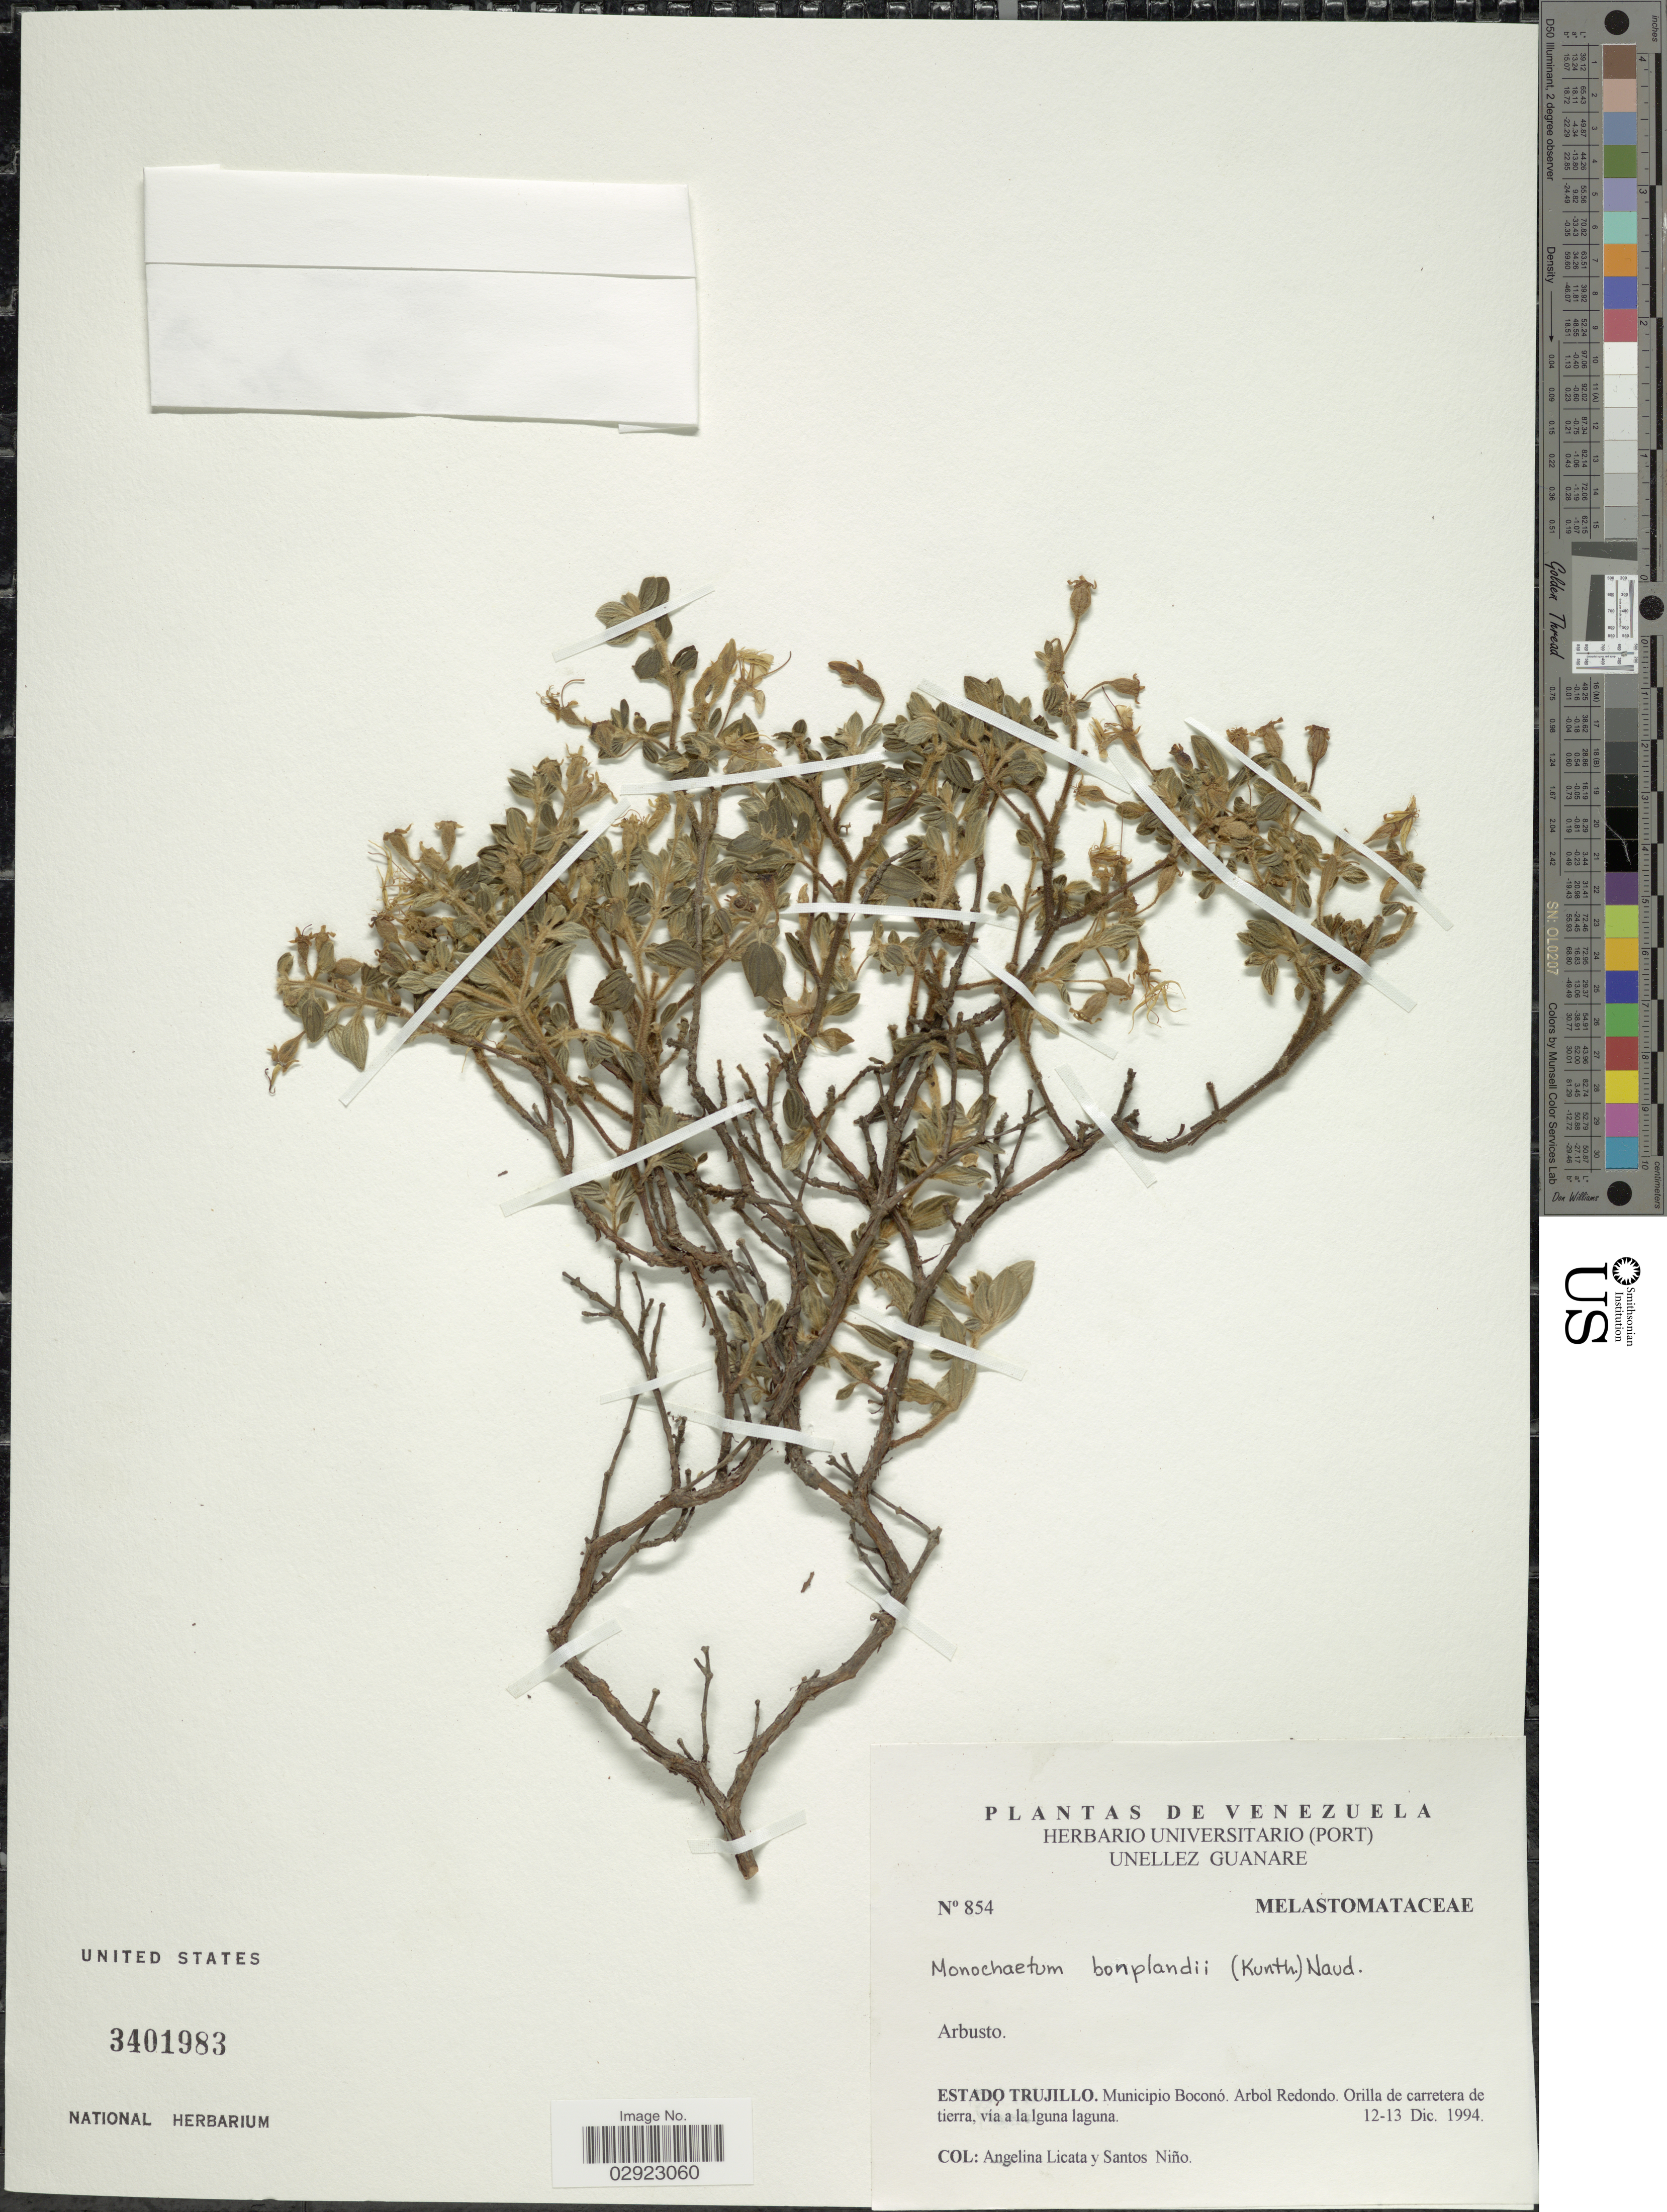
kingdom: Plantae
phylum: Tracheophyta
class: Magnoliopsida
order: Myrtales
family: Melastomataceae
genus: Monochaetum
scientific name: Monochaetum bonplandii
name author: (Kunth) Naudin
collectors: A. Licata & S. M. Niño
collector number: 854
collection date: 1994-12-12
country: Venezuela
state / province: Trujillo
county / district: Boconó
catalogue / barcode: US 3401983